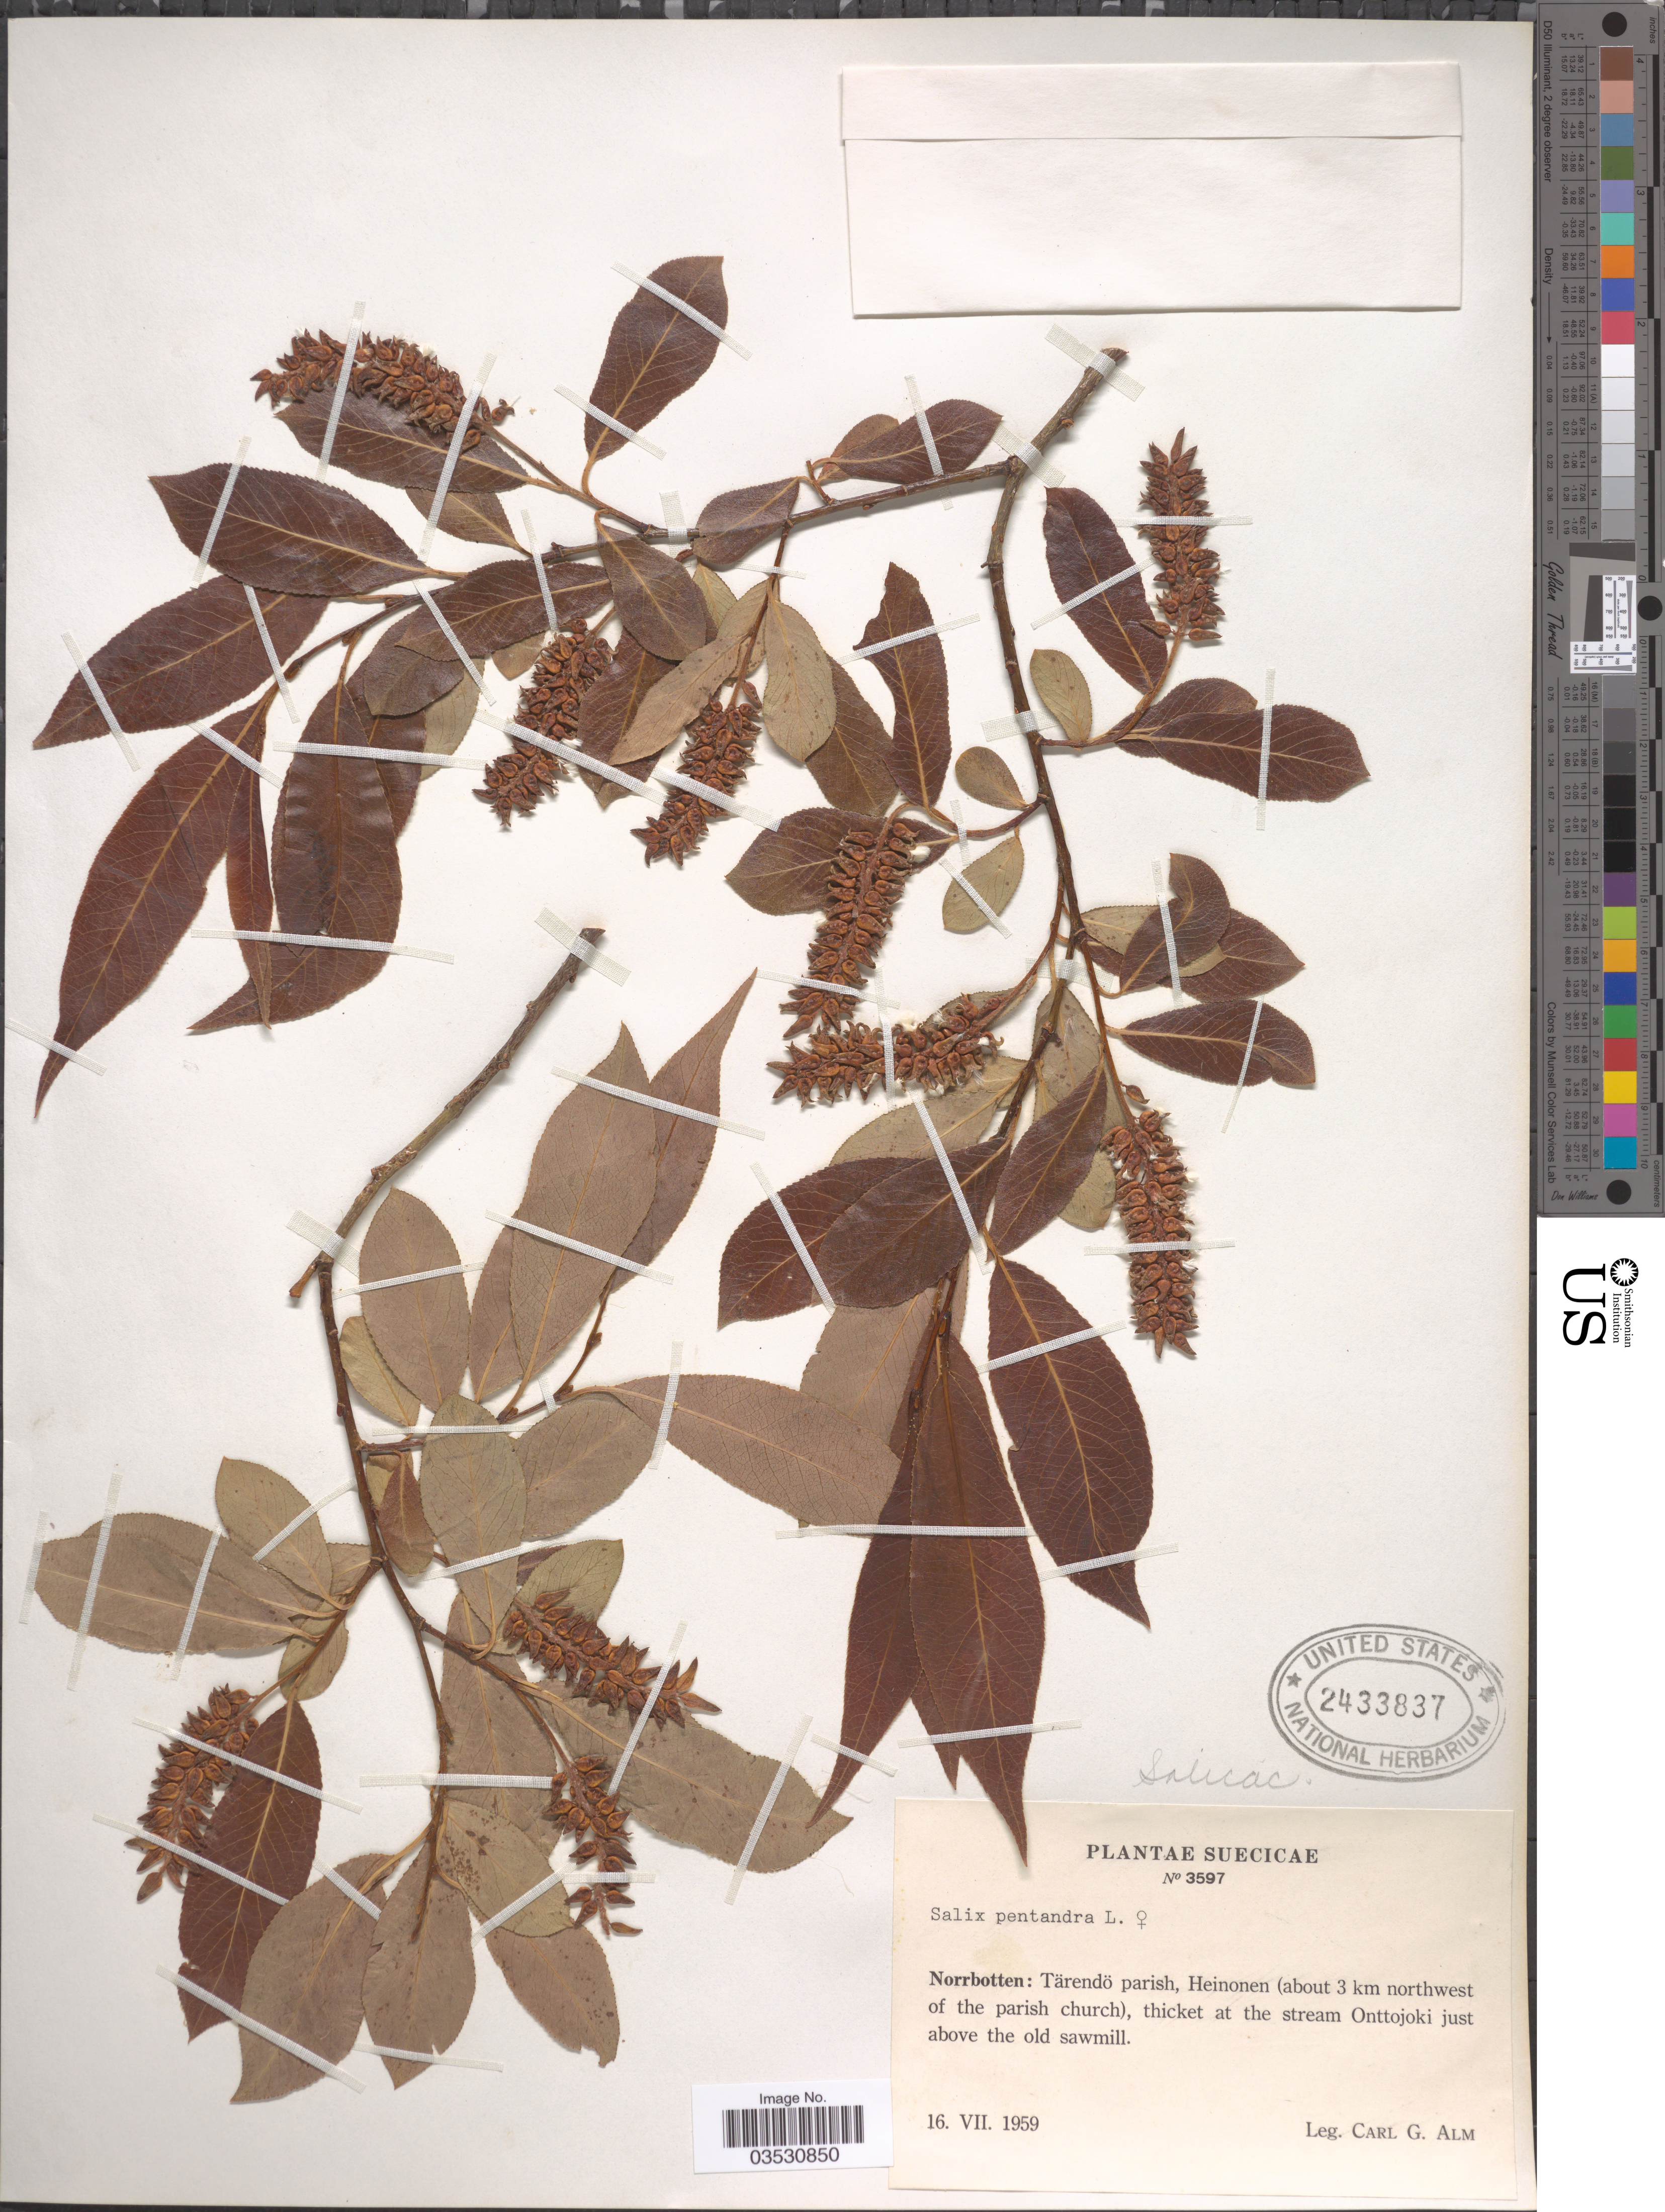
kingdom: Plantae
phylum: Tracheophyta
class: Magnoliopsida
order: Malpighiales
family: Salicaceae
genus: Salix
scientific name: Salix pentandra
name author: L.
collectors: C. G. Alm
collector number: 3597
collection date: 1959-07-16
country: Sweden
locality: Suecicae. Norrbotten: Tärendö parish, Heinonen (about 3 km northwest of the parish church), thicket at the stream Onttojoki just above the old sawmill.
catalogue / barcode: US 2433837